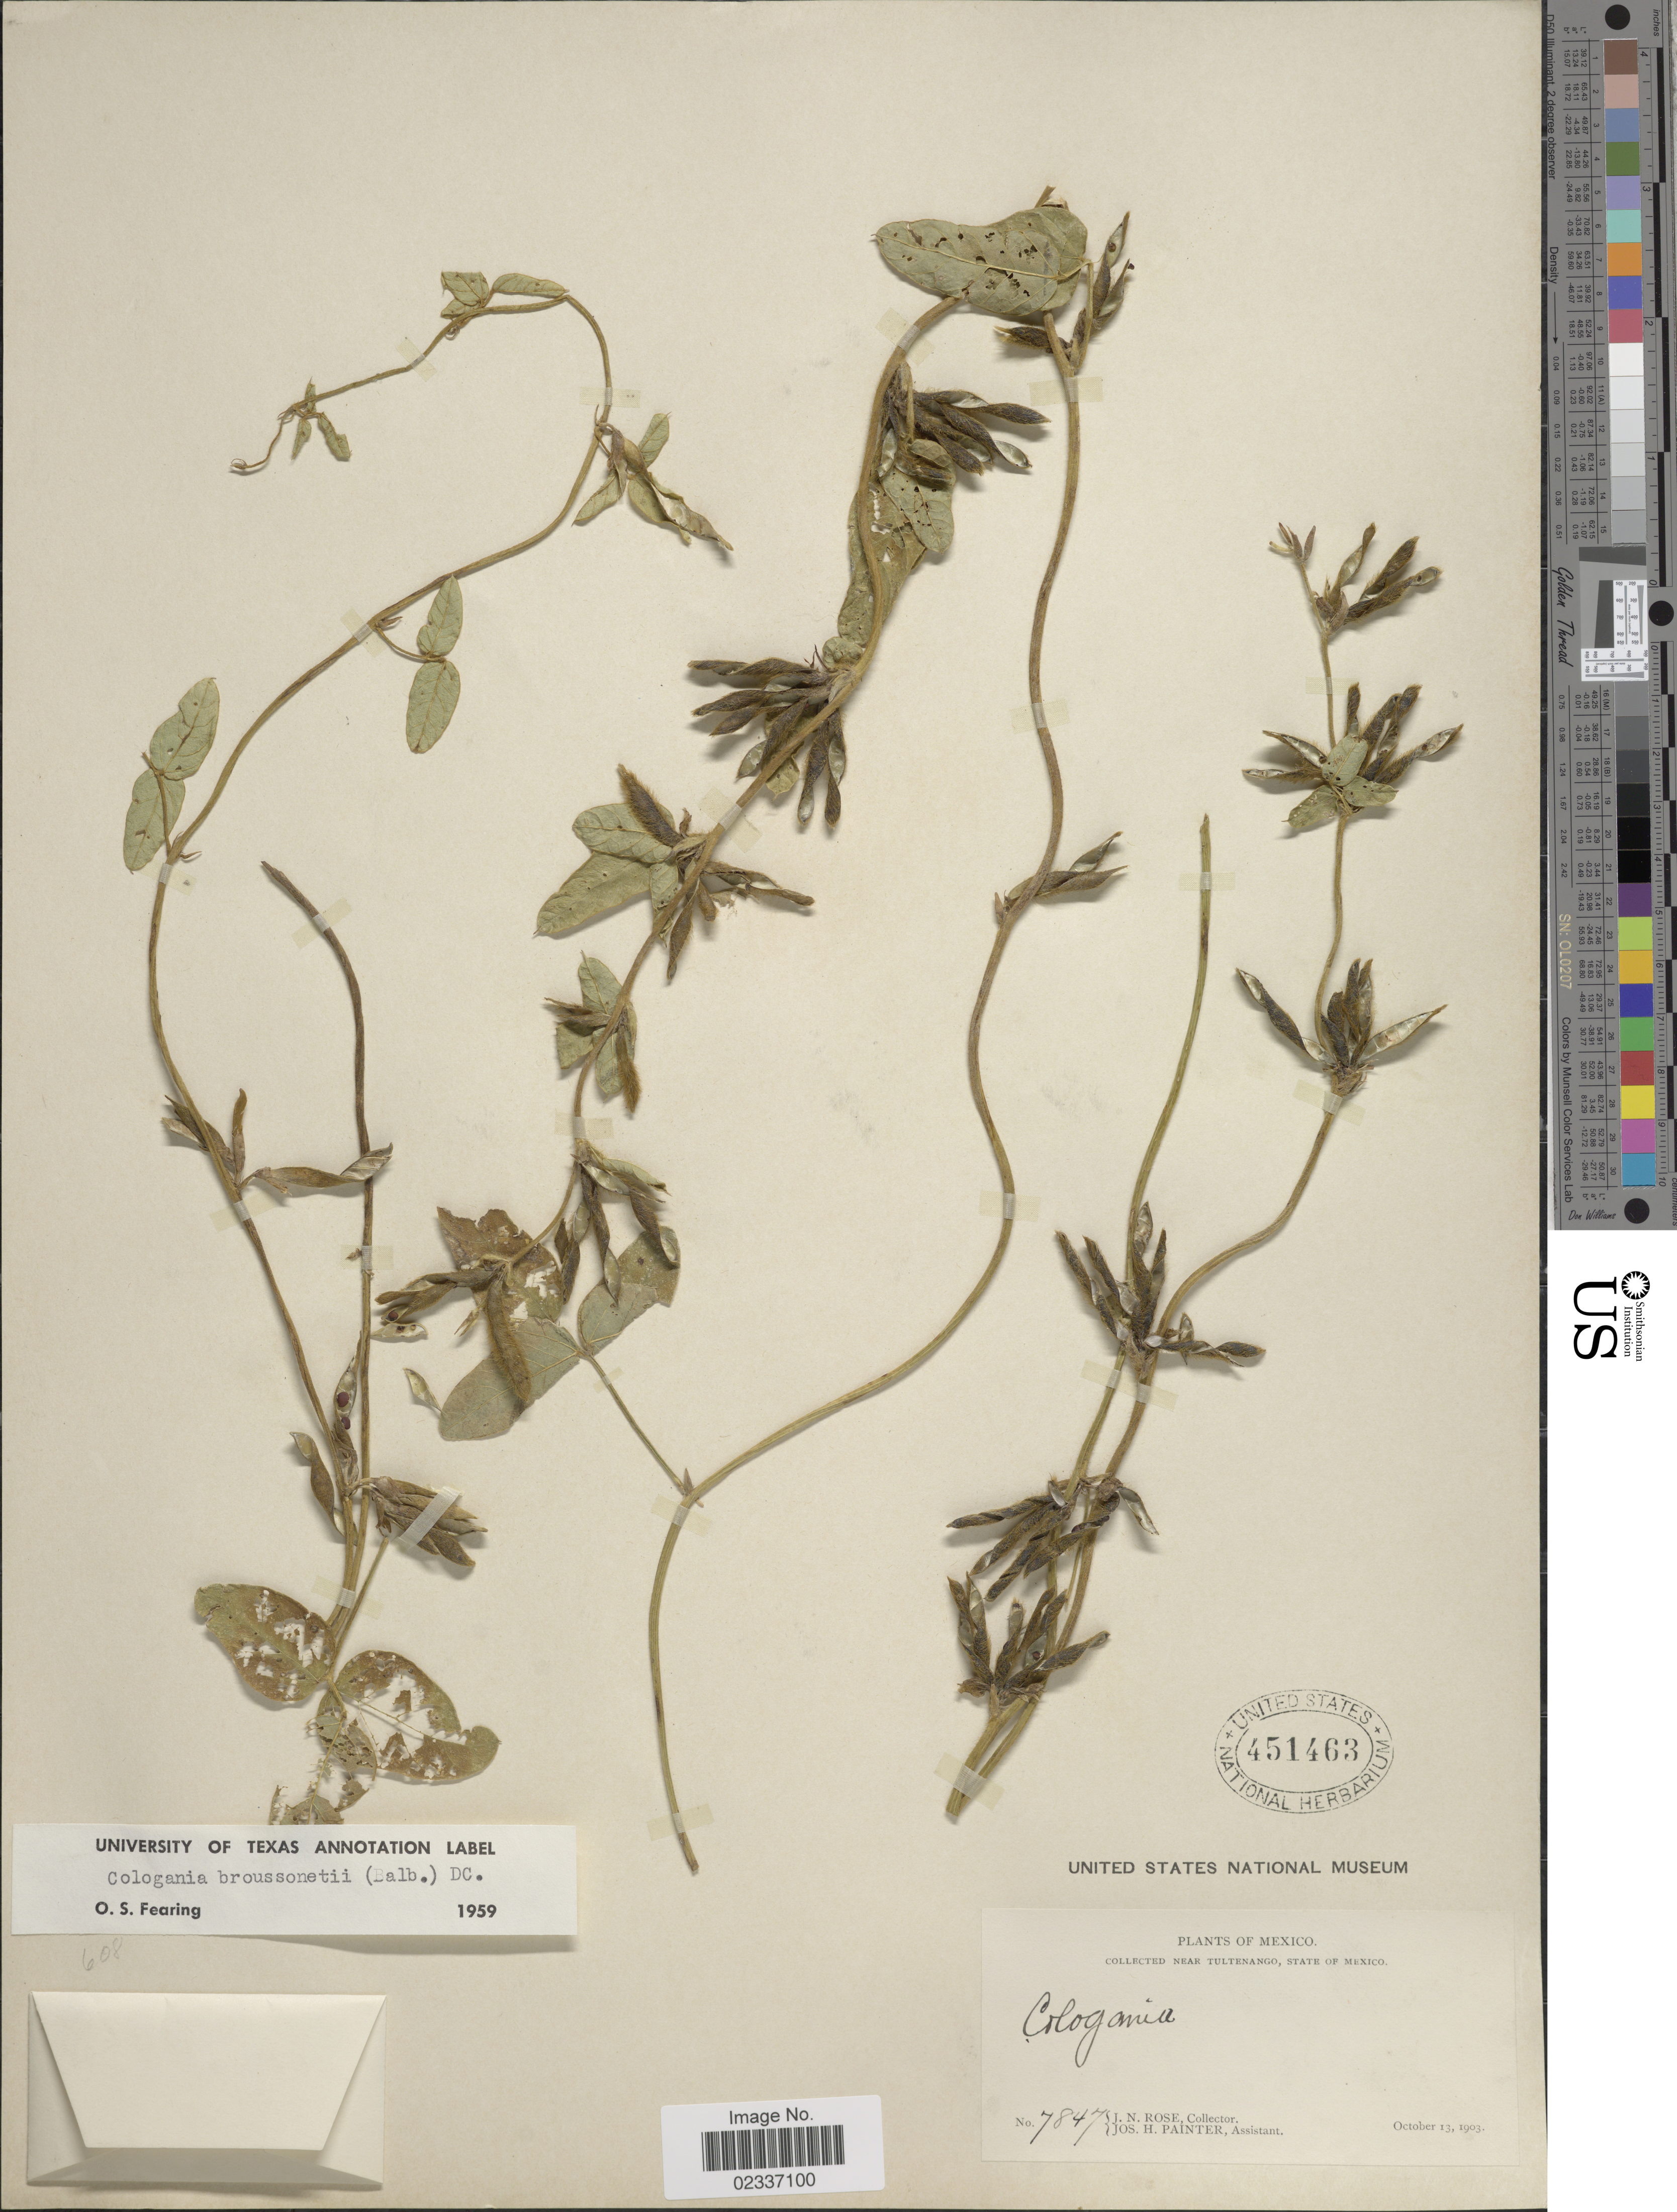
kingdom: Plantae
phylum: Tracheophyta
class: Magnoliopsida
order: Fabales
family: Fabaceae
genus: Cologania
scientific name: Cologania broussonetii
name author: (Balb.) DC.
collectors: J. N. Rose & J. H. Painter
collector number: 7847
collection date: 1903-10-13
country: Mexico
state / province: México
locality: Near Tultenango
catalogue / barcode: US 451463